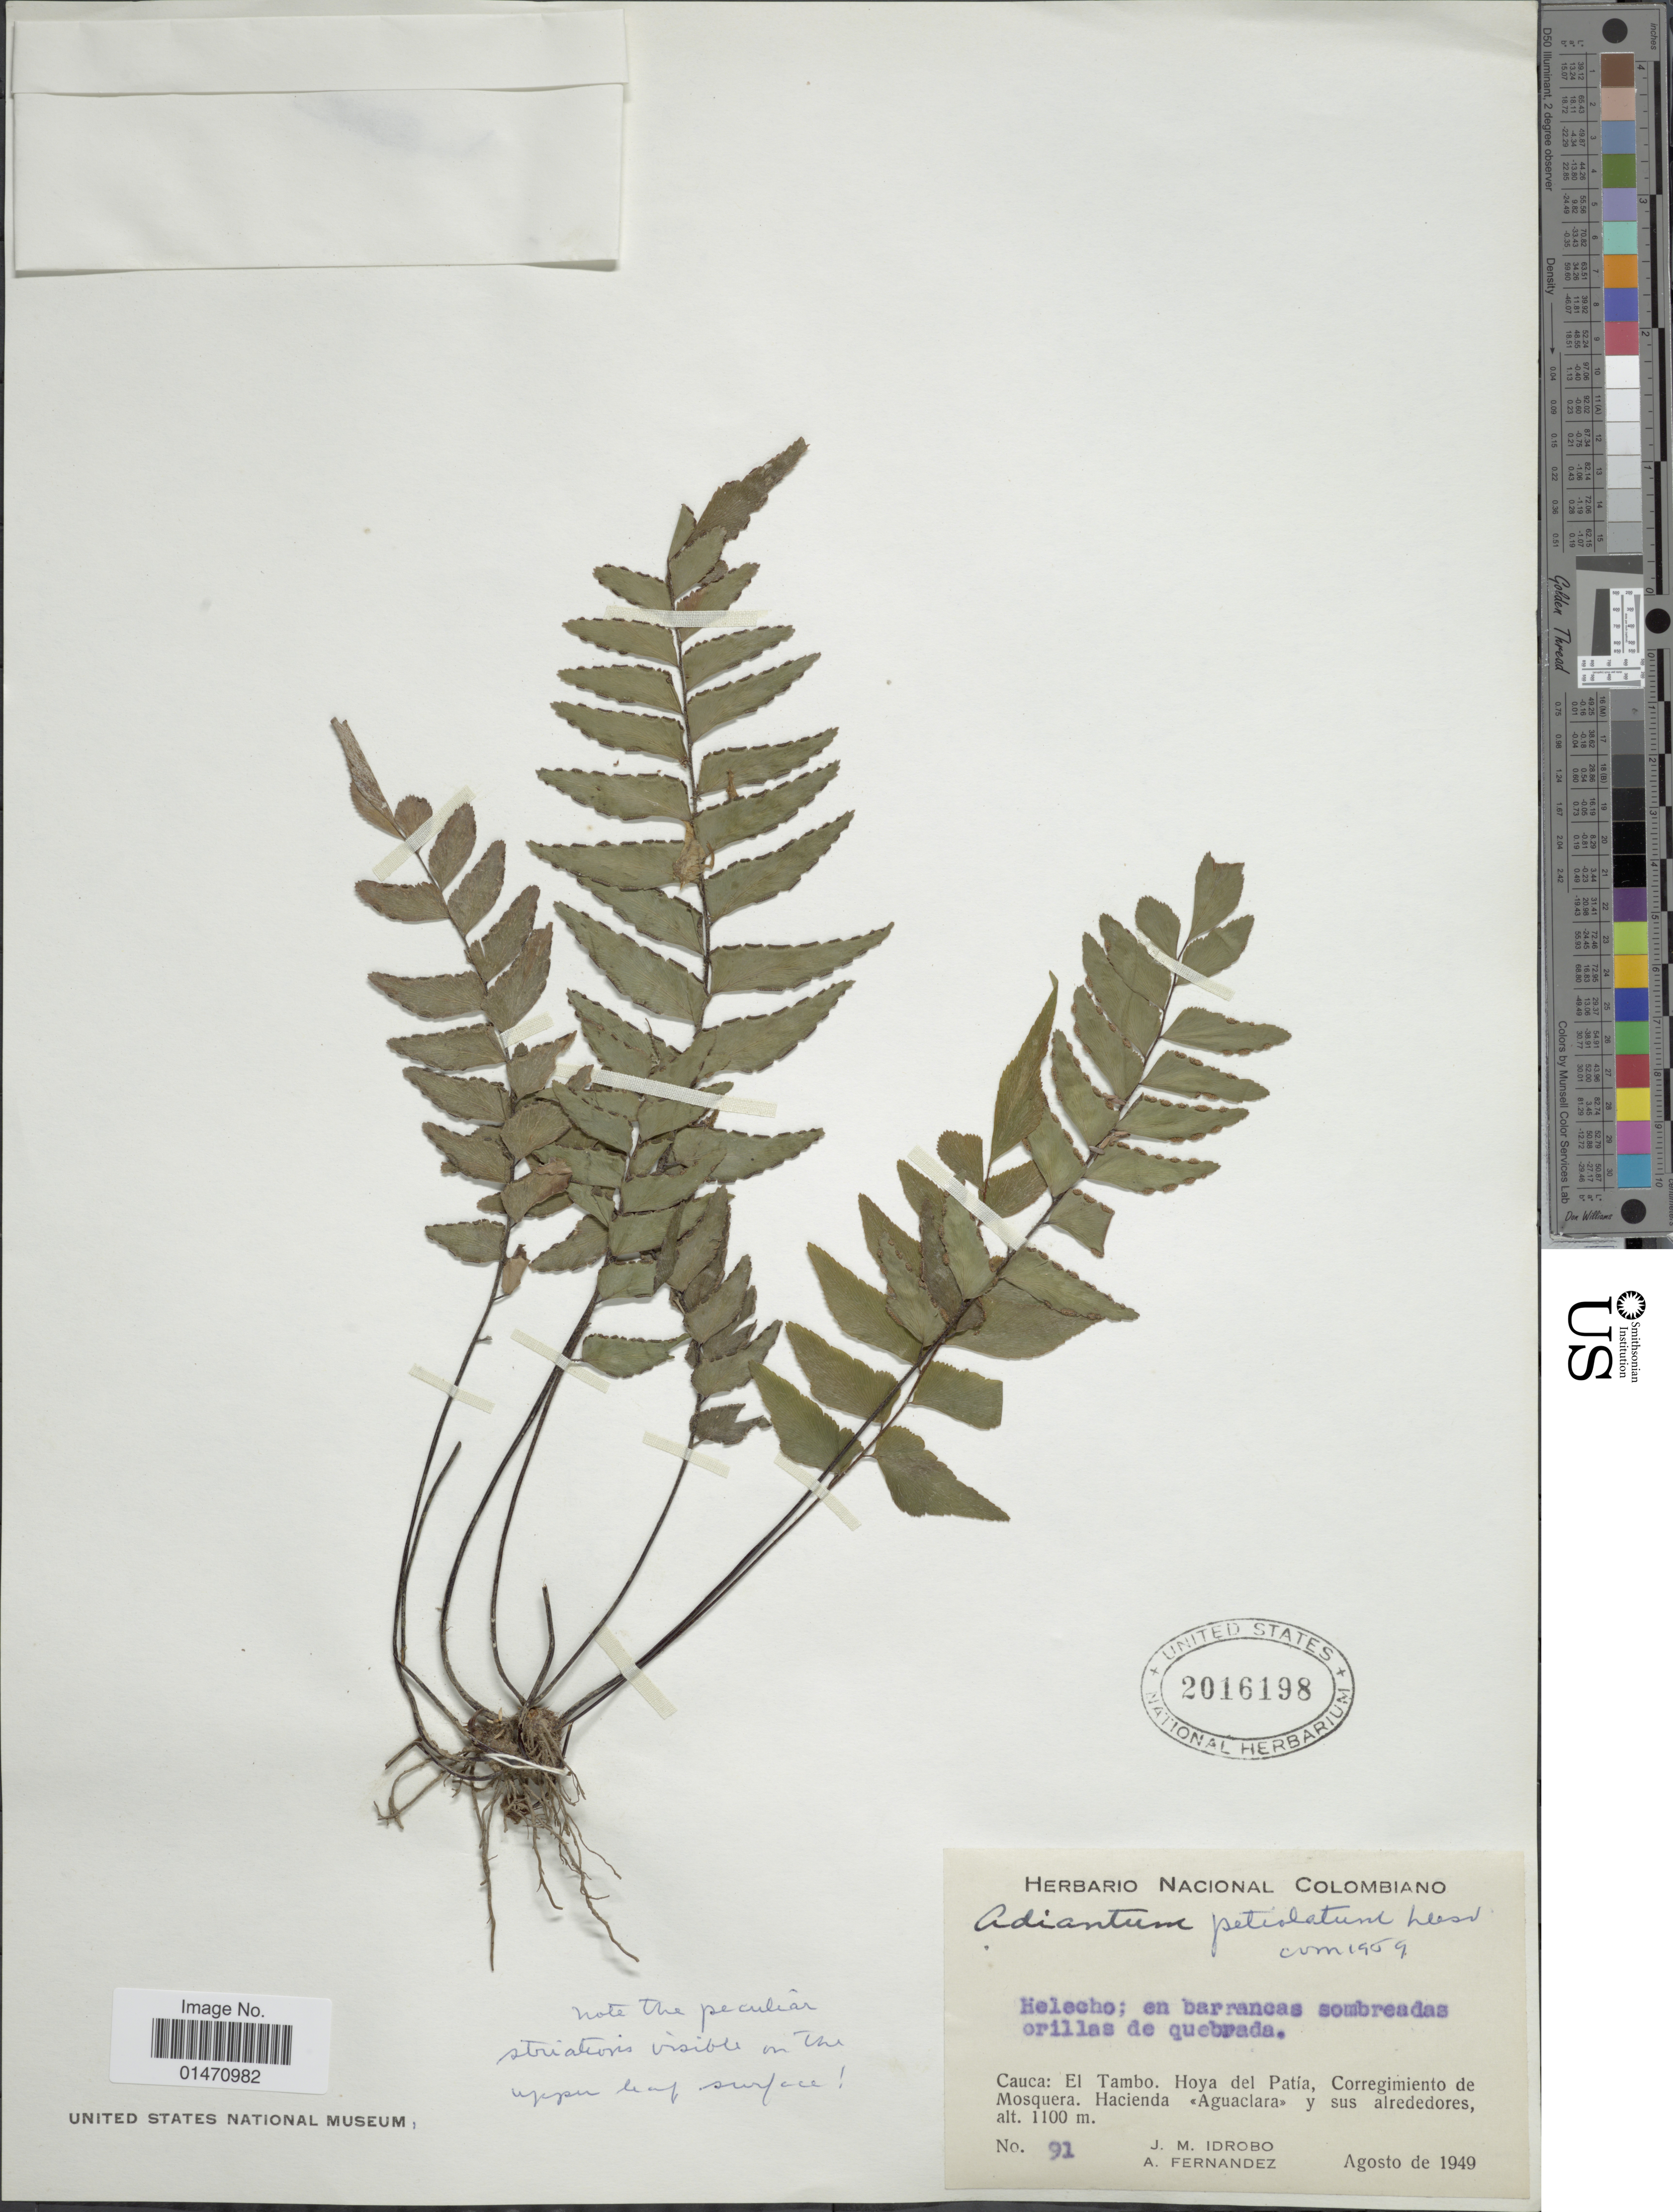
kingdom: Plantae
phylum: Tracheophyta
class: Polypodiopsida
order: Polypodiales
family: Pteridaceae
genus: Adiantum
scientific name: Adiantum petiolatum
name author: Desv.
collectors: J. M. Idrobo & A. Fernandez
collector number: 91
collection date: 1949-08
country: Colombia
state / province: Cauca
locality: Cauca: El Tambo, Hoya del Patia, Corregimiento de Mosquera Hacienda(Aguaclara y sus alrededores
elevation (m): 1100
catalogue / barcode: US 2016198